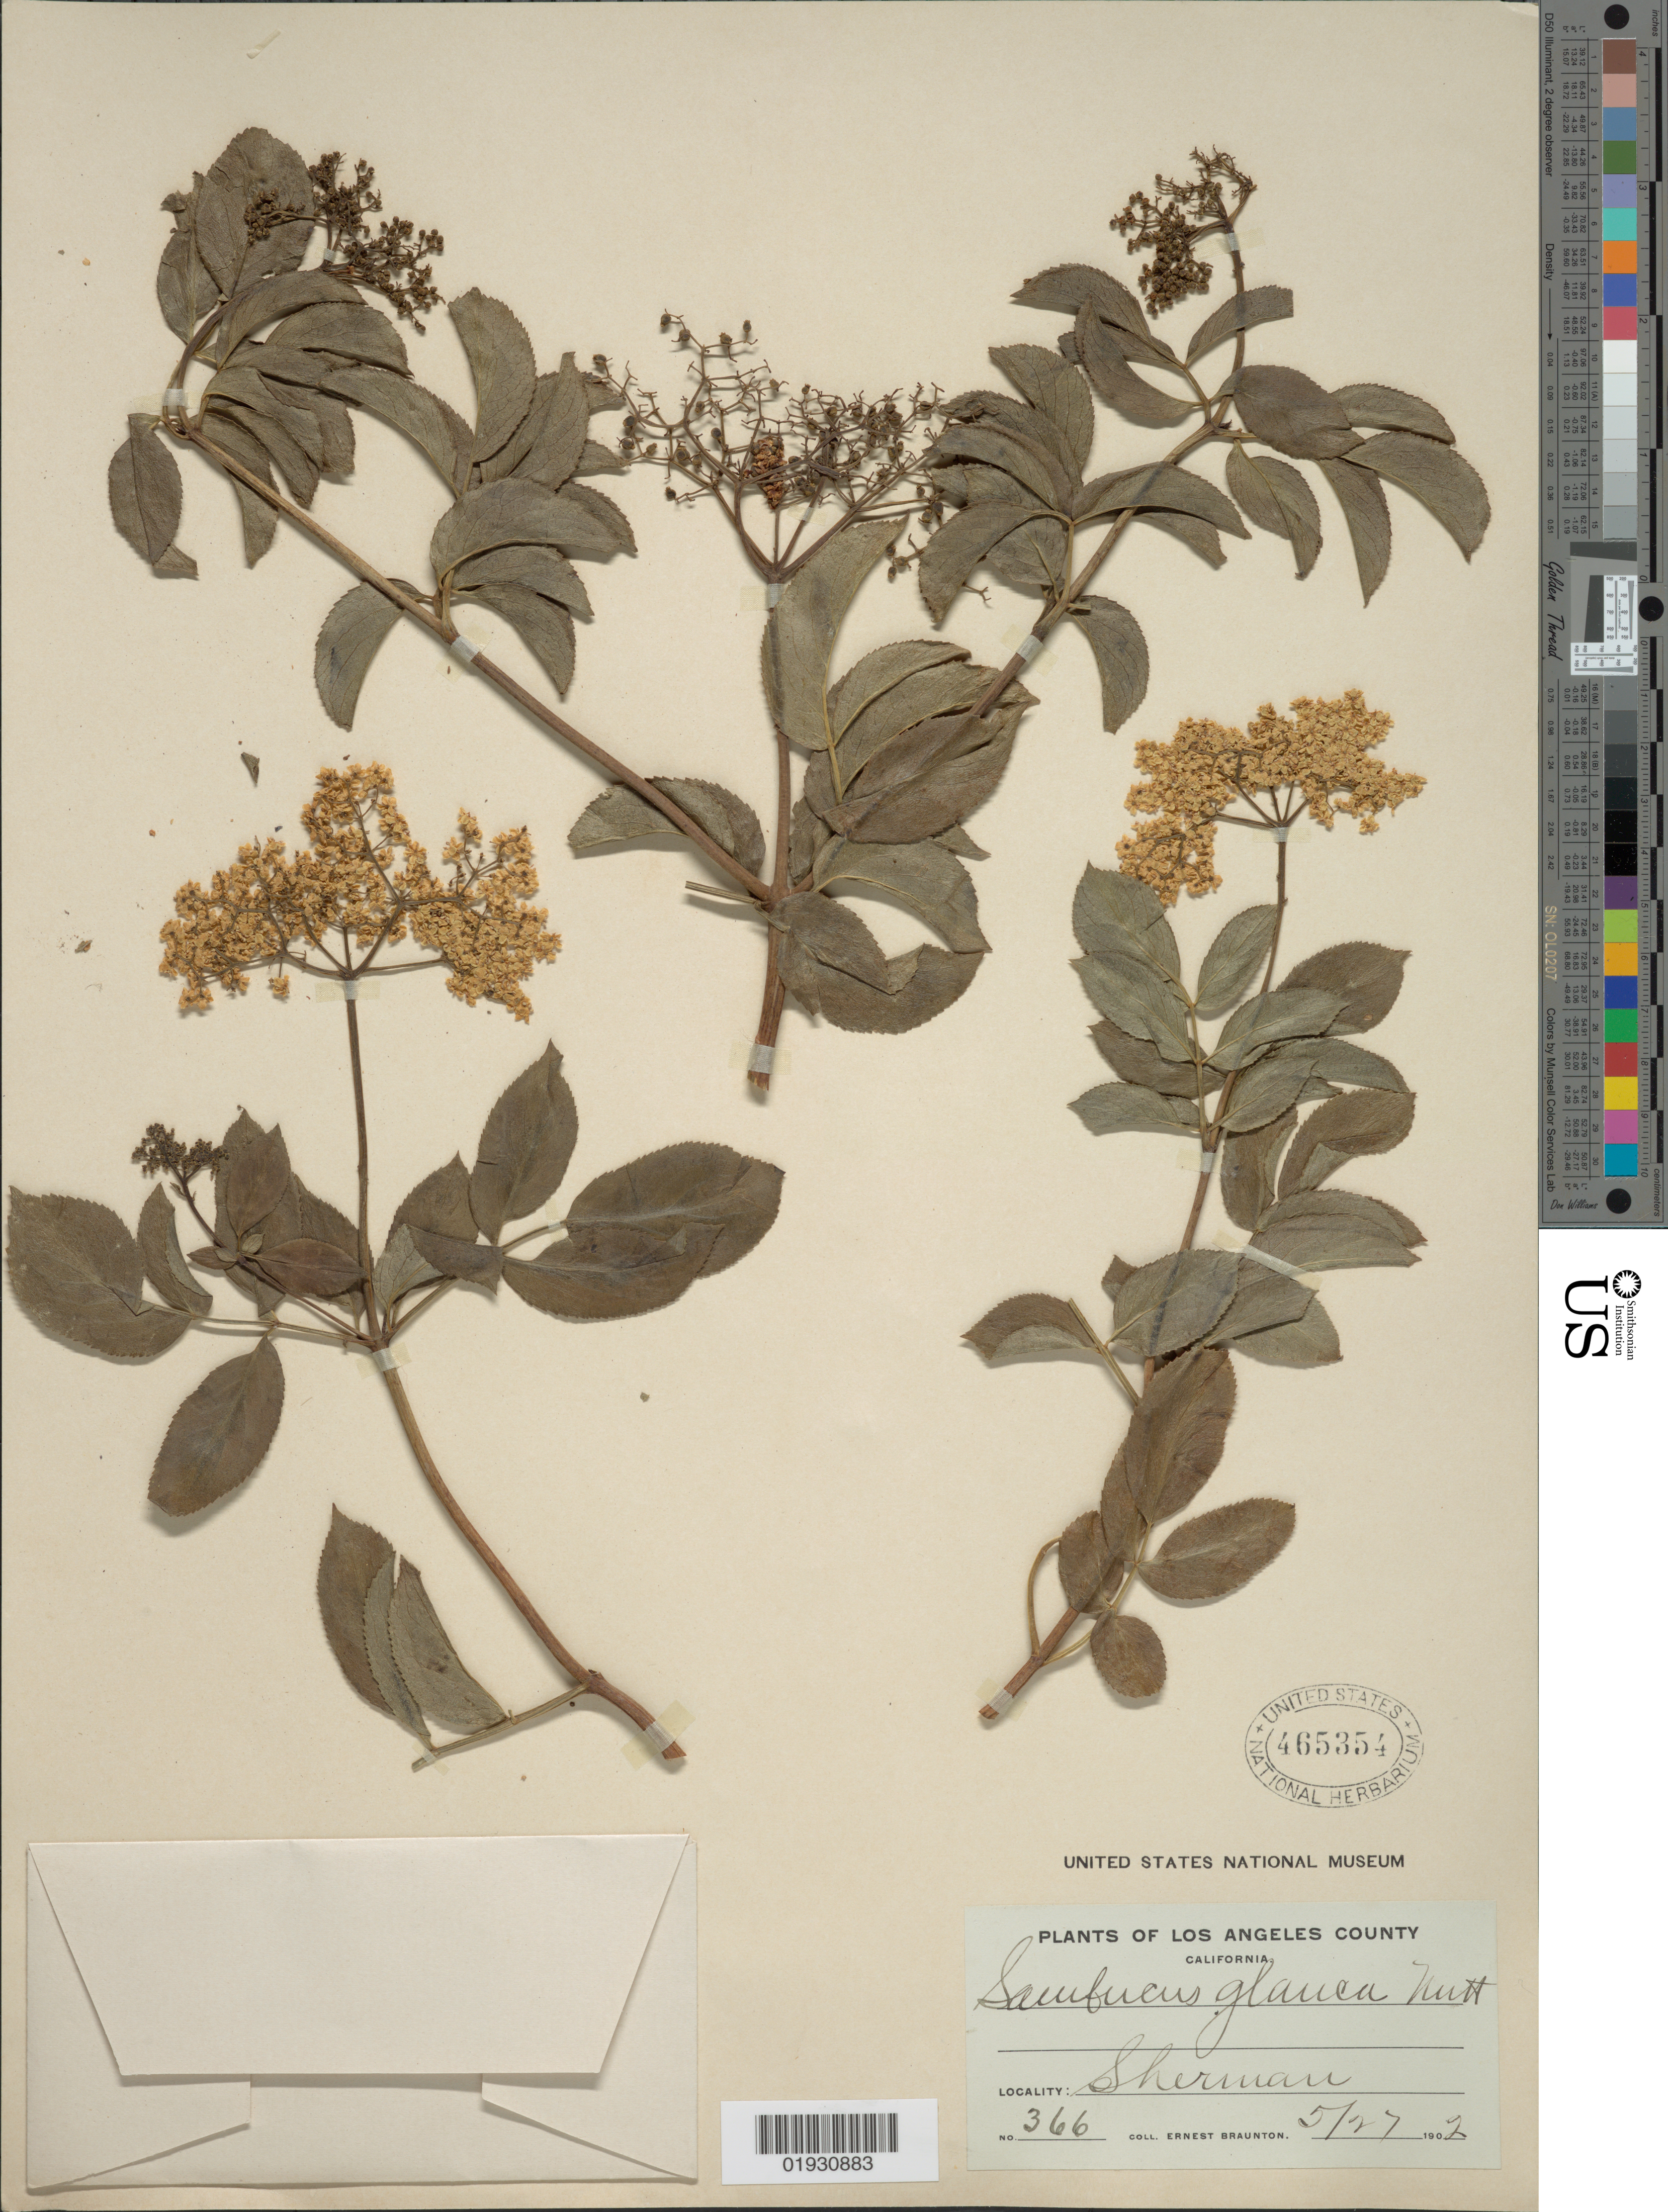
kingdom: Plantae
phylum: Tracheophyta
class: Magnoliopsida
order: Dipsacales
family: Viburnaceae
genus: Sambucus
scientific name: Sambucus cerulea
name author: Raf.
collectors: E. Braunton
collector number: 366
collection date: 1902-05-27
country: United States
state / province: California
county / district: Los Angeles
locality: Los Angeles County. Sherman.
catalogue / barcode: US 465354